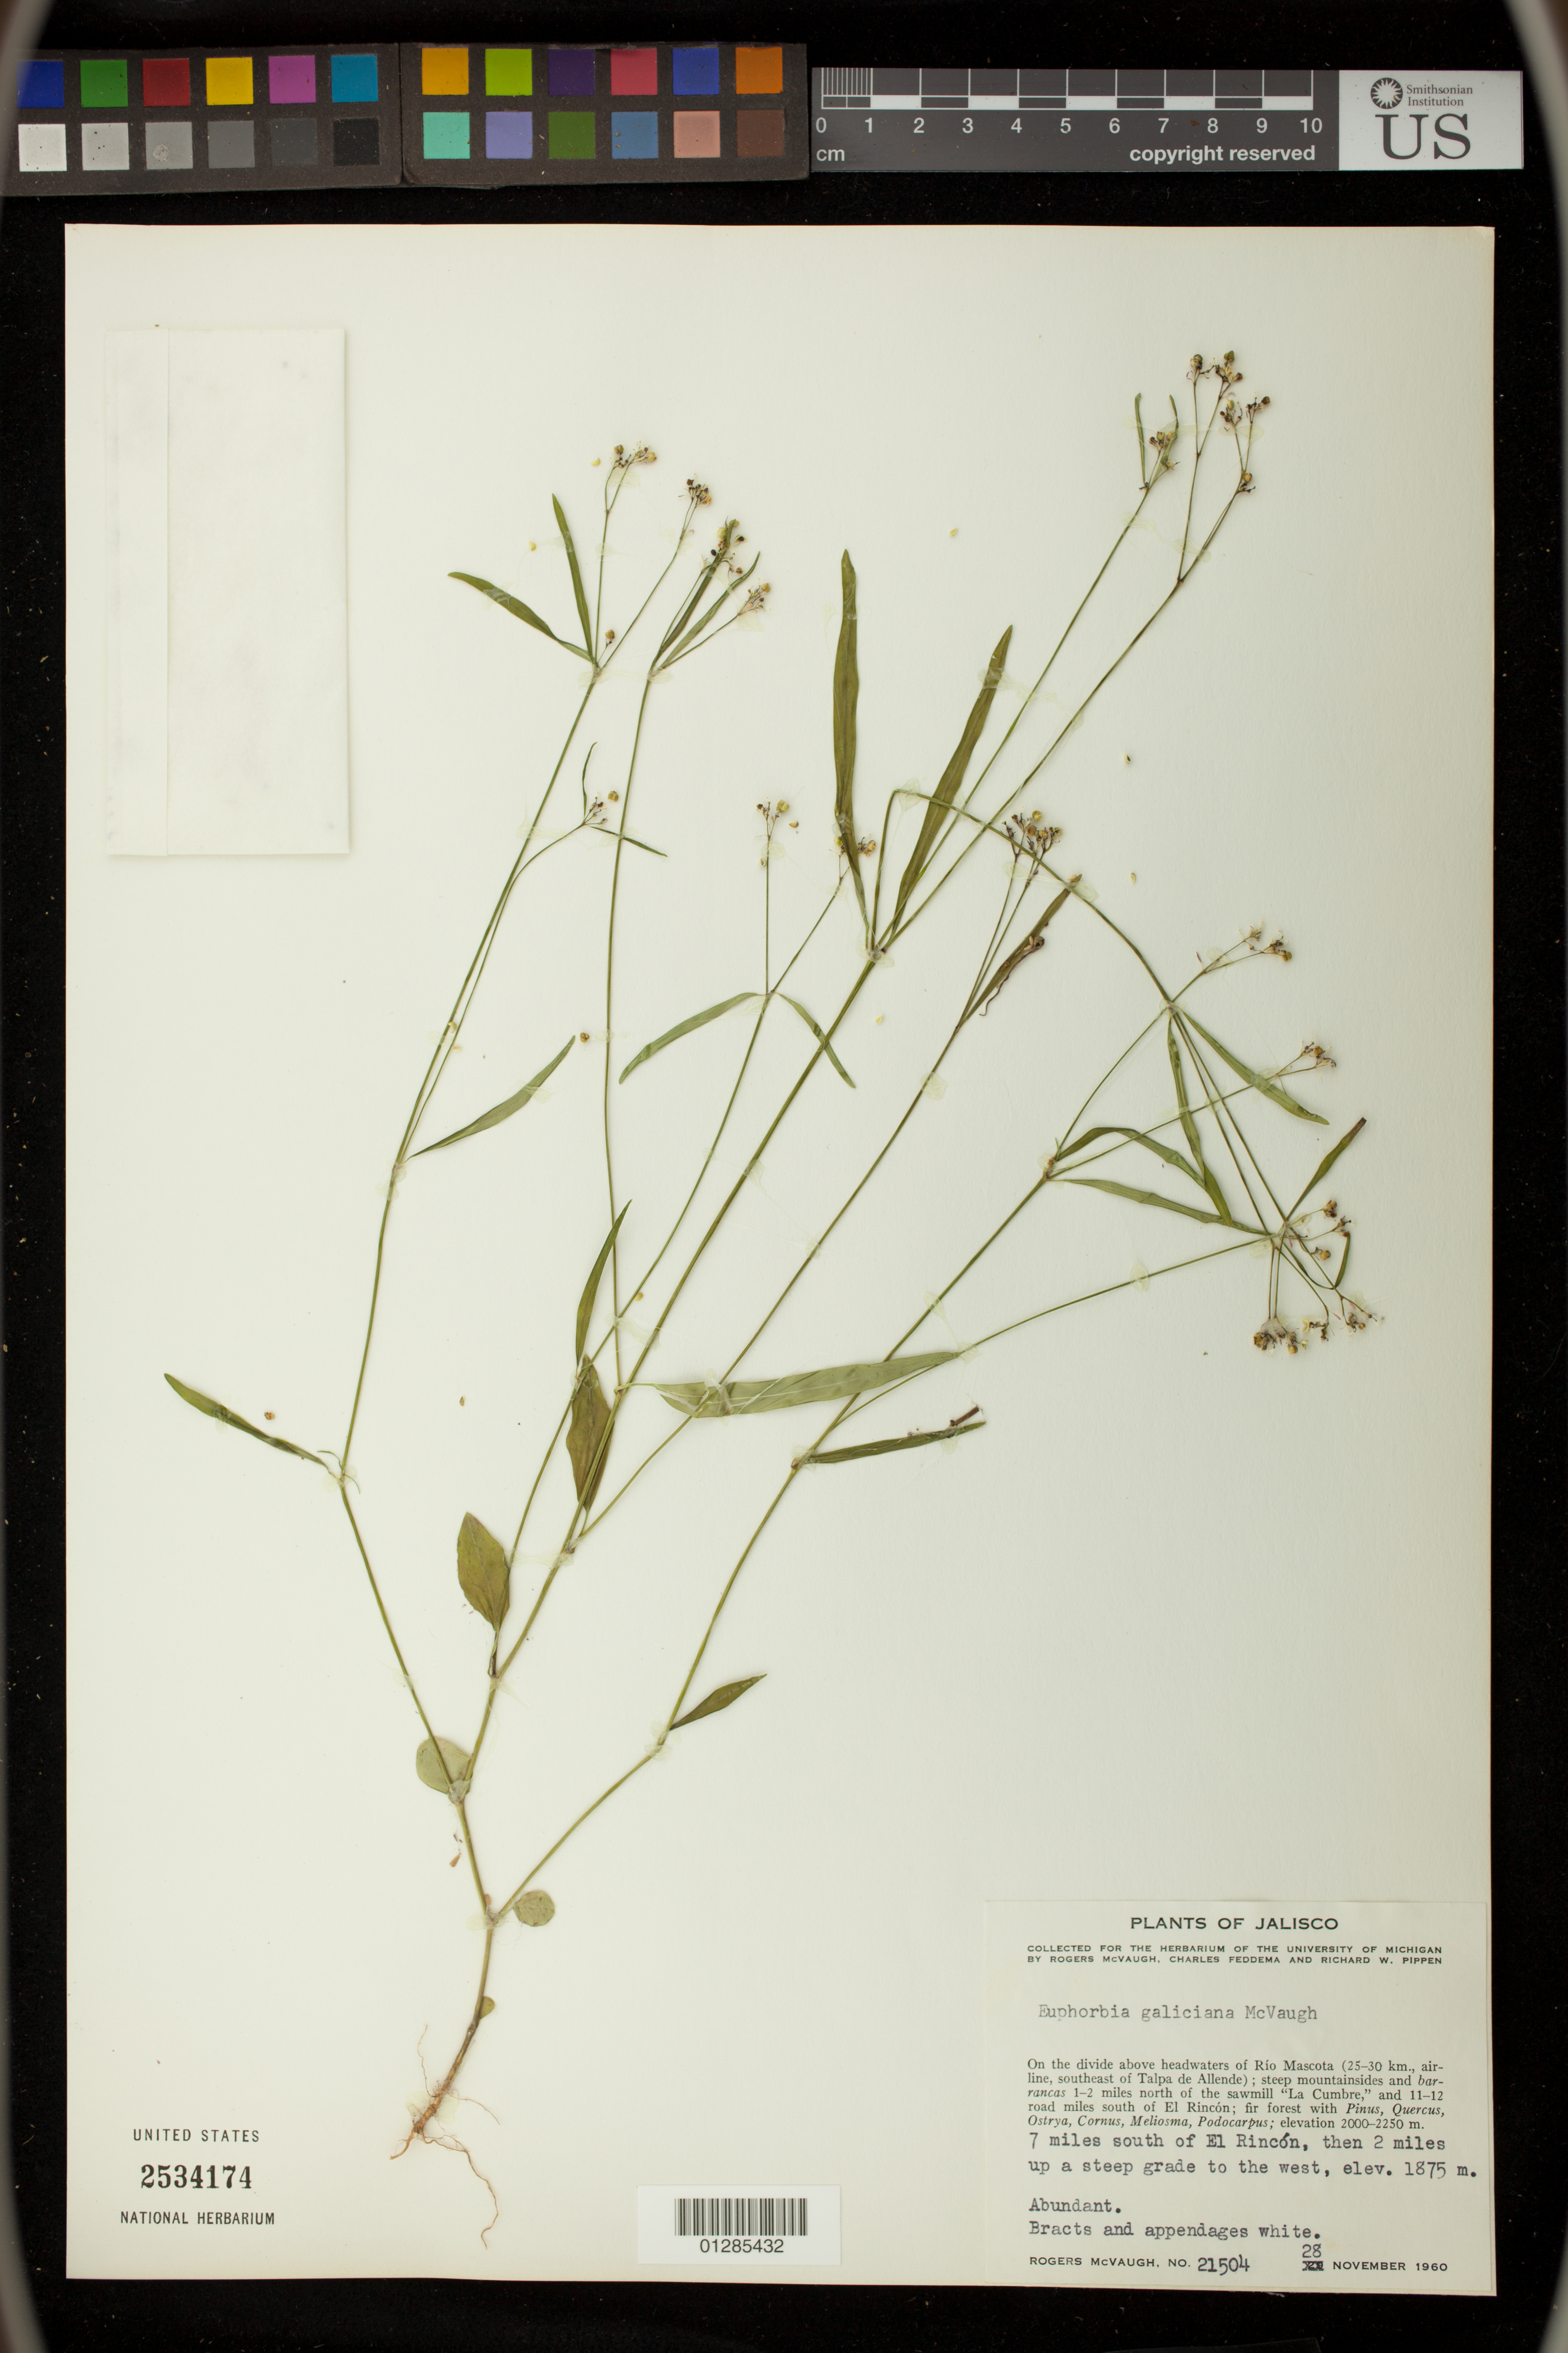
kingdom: Plantae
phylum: Tracheophyta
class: Magnoliopsida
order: Malpighiales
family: Euphorbiaceae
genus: Euphorbia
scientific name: Euphorbia graminea var. novogaliciana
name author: McVaugh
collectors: R. McVaugh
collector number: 21540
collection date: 1960-11-28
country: Mexico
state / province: Jalisco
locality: On the divide above headwaters of Rio Mascota (25-30 km., airline, southeast of Talpa de Allende); steep mountainsides and barrancas 1-2 miles north of the sawmill "La Cumbre" and 11-12 road miles south of El Rincon. 7 miles south of El Rincon, then 2 miles up a steep grade to the west.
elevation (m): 1875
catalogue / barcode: US 2534174